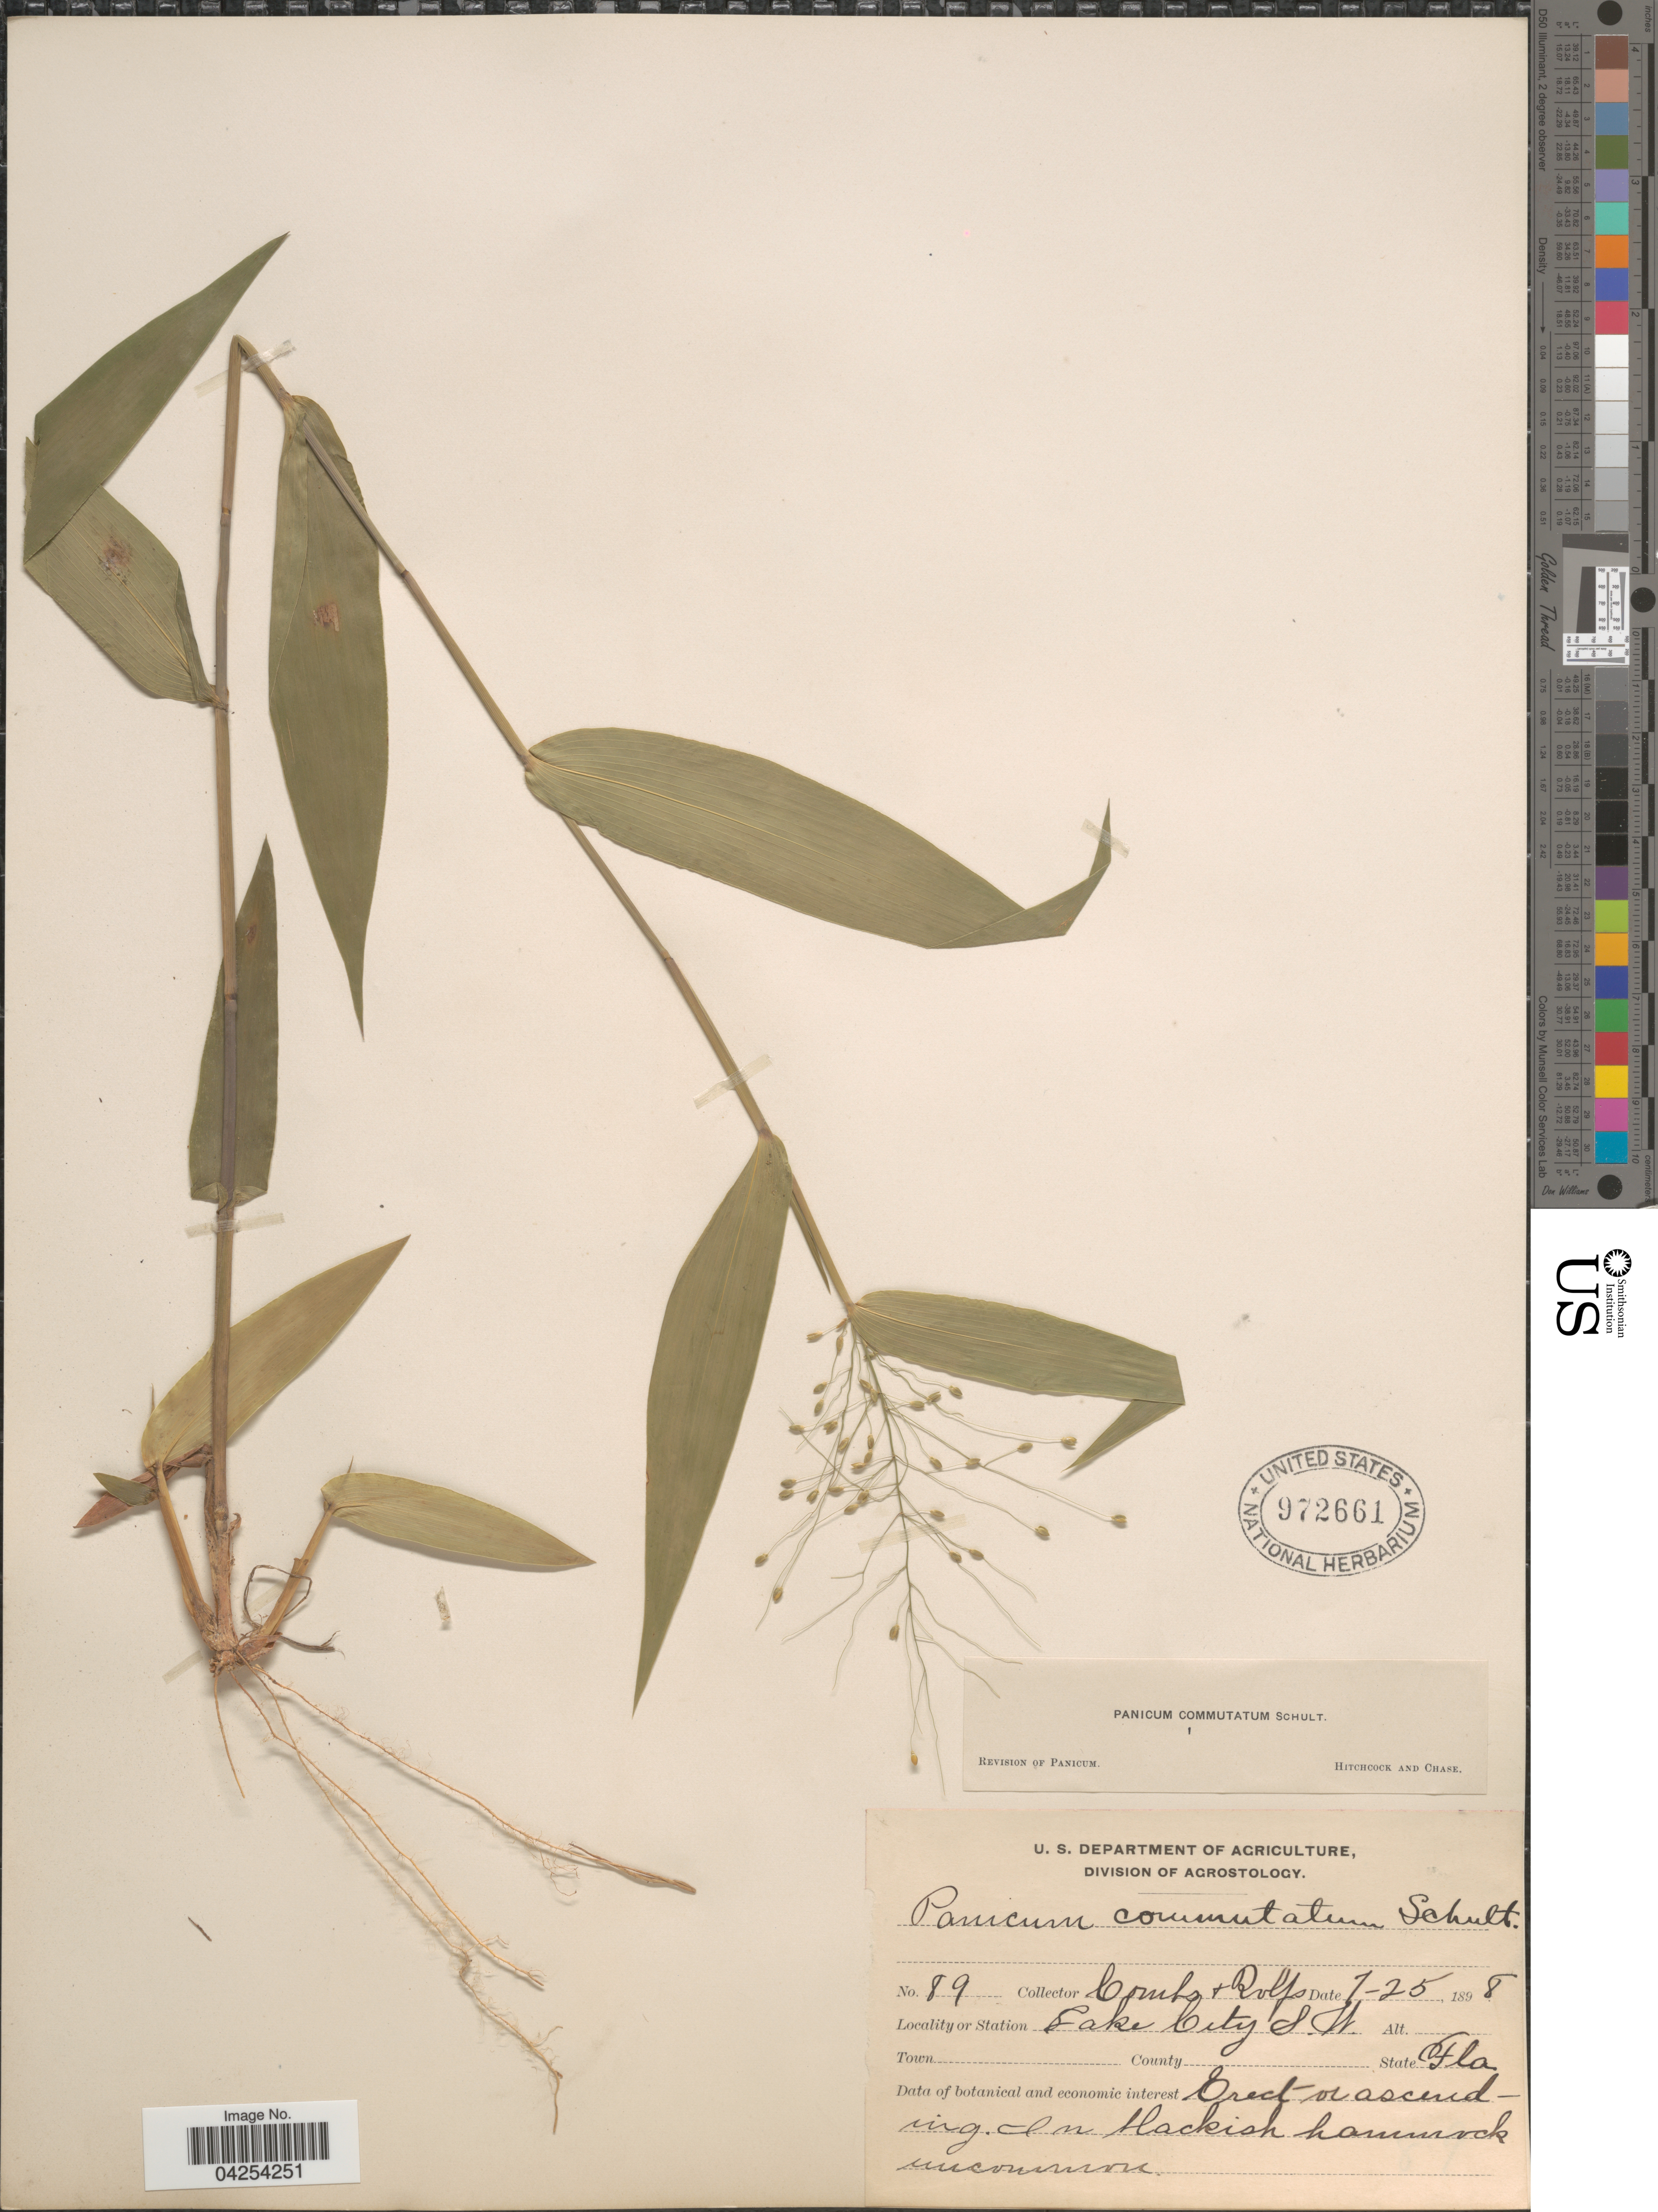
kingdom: Plantae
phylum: Tracheophyta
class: Liliopsida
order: Poales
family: Poaceae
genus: Dichanthelium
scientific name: Dichanthelium commutatum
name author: (Schult.) Gould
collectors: -. Combs & Rolfs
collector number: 89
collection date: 1898-07-25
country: United States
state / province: Florida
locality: Lake City S. W.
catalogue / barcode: US 972661